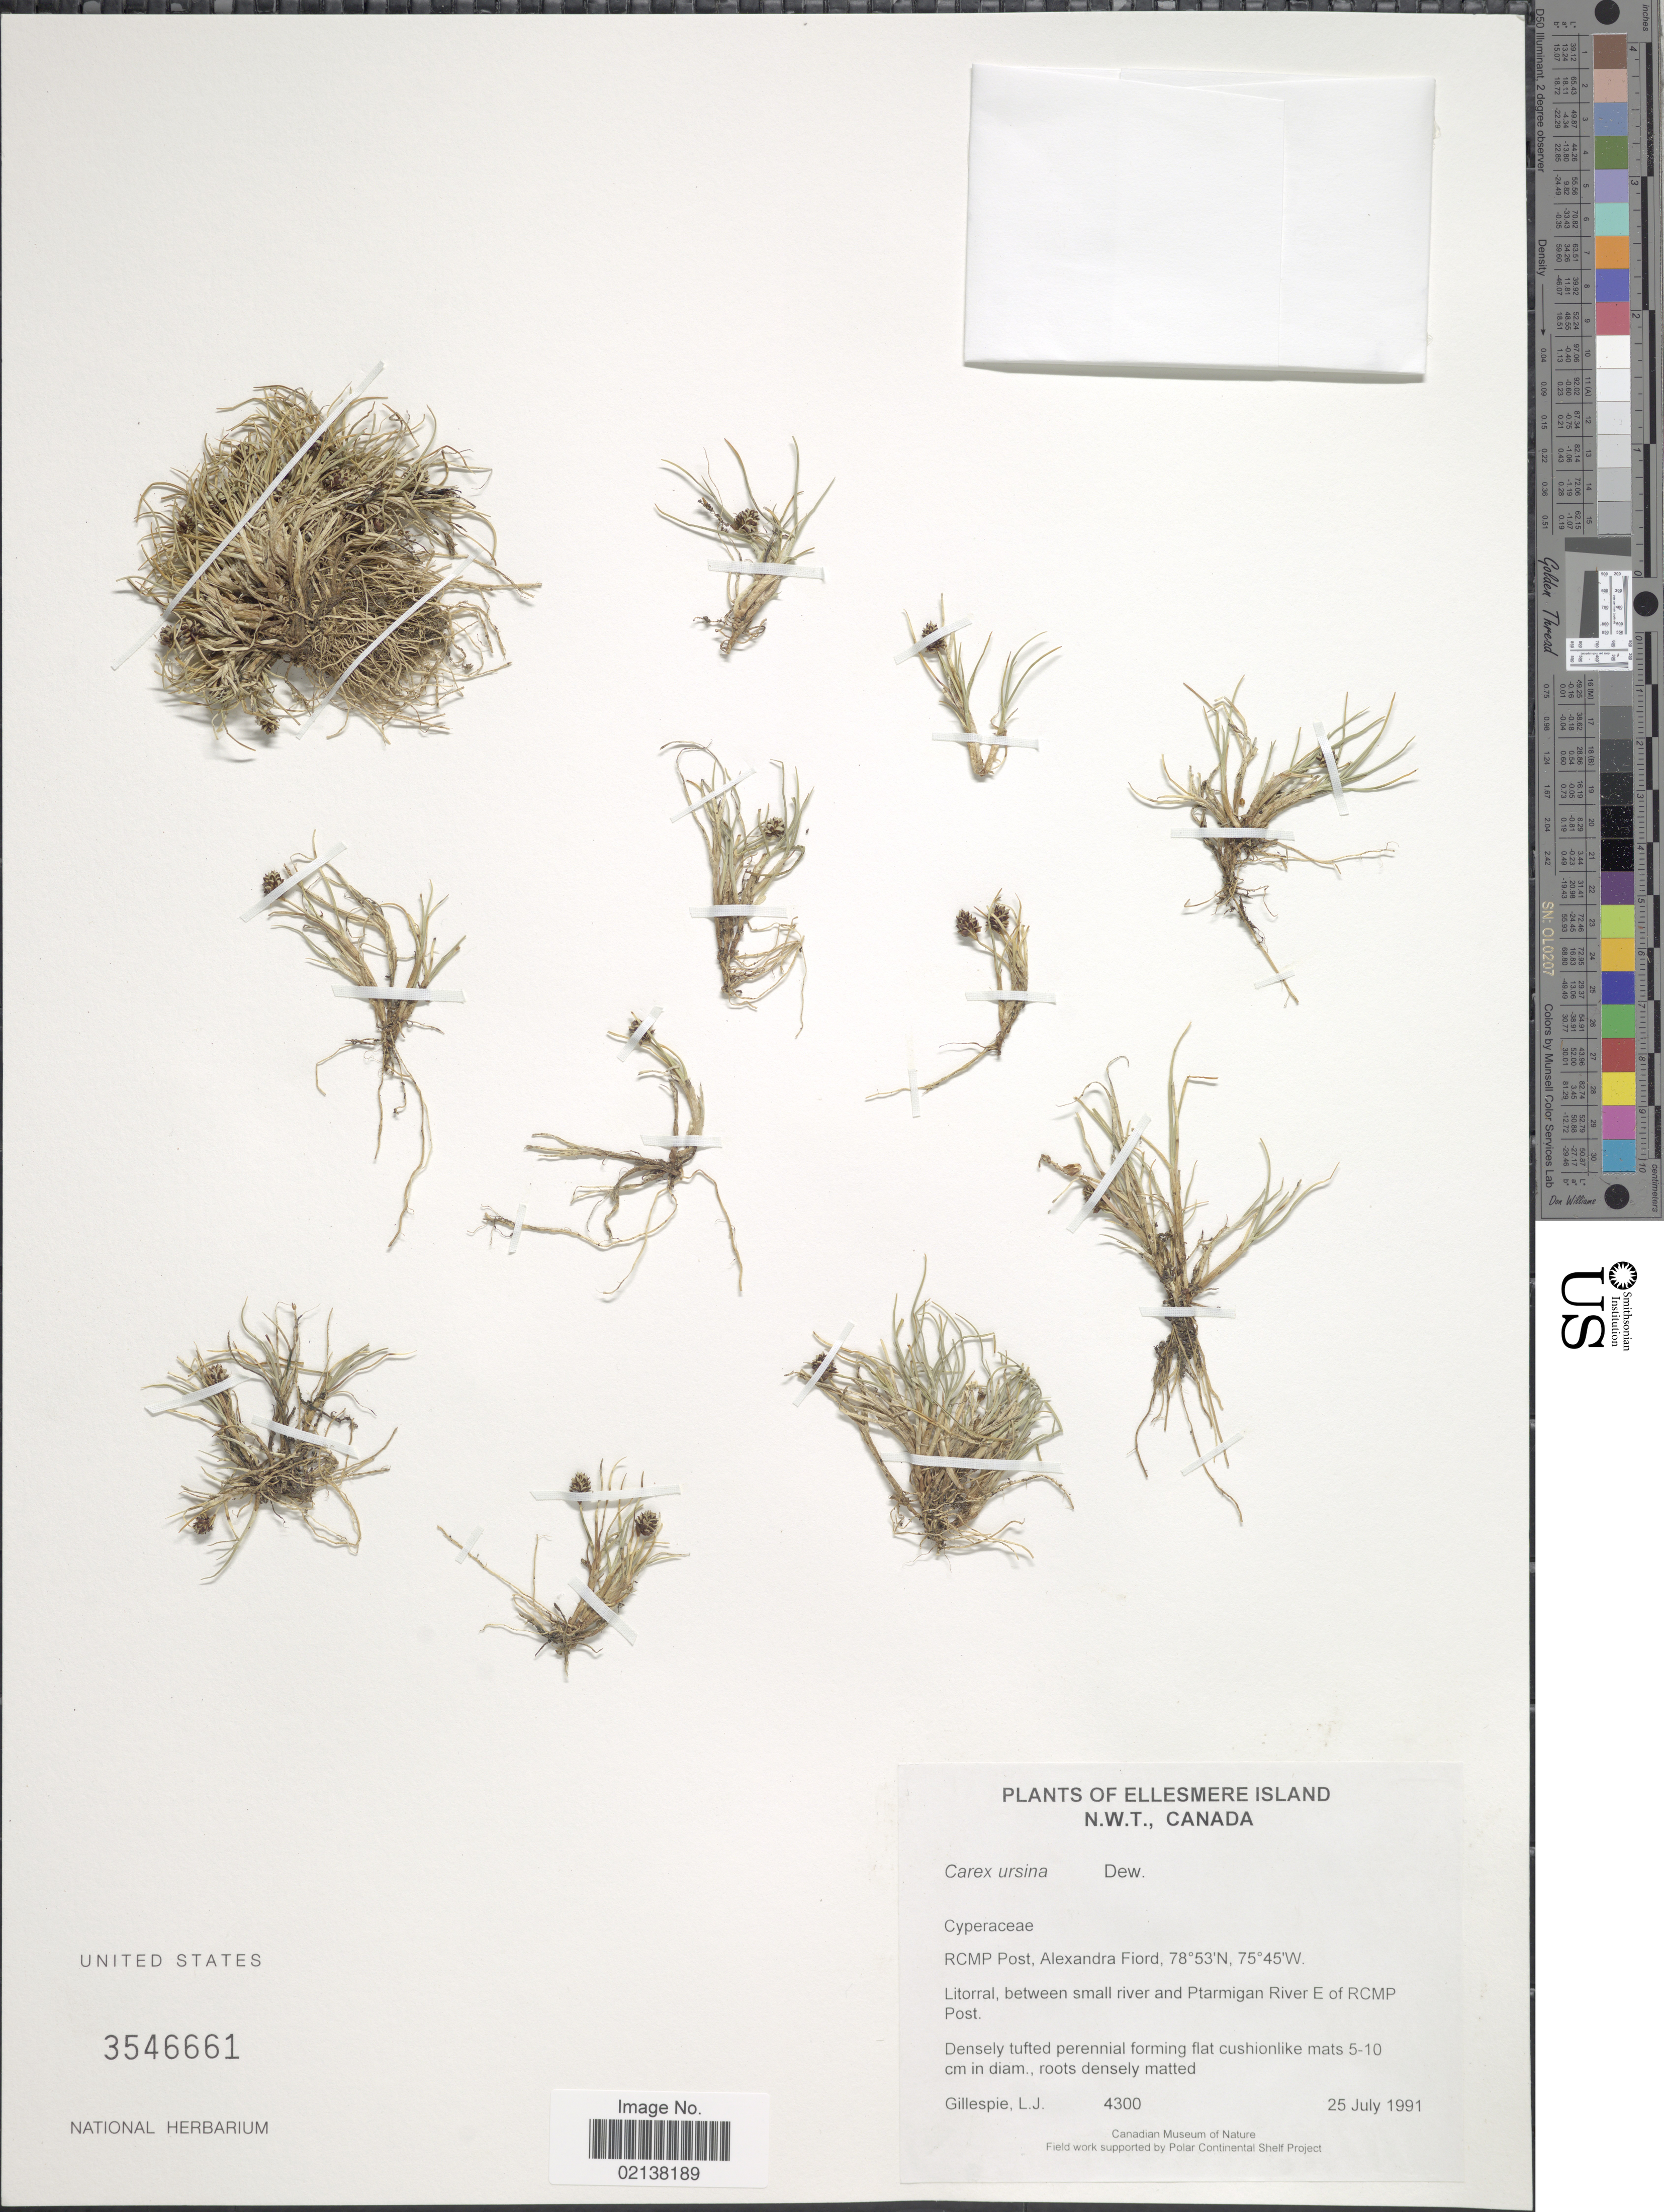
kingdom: Plantae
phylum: Tracheophyta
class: Liliopsida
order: Poales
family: Cyperaceae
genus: Carex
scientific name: Carex ursina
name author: Dewey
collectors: L. Gillespie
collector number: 4300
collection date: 1991-07-25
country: Canada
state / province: Northwest Territories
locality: Ellesmere Island. N.W.T. RCMP Post, Alexandra Fiord. Litorral, between small river and Ptarmigan River E of RCMP Post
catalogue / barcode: US 3546661